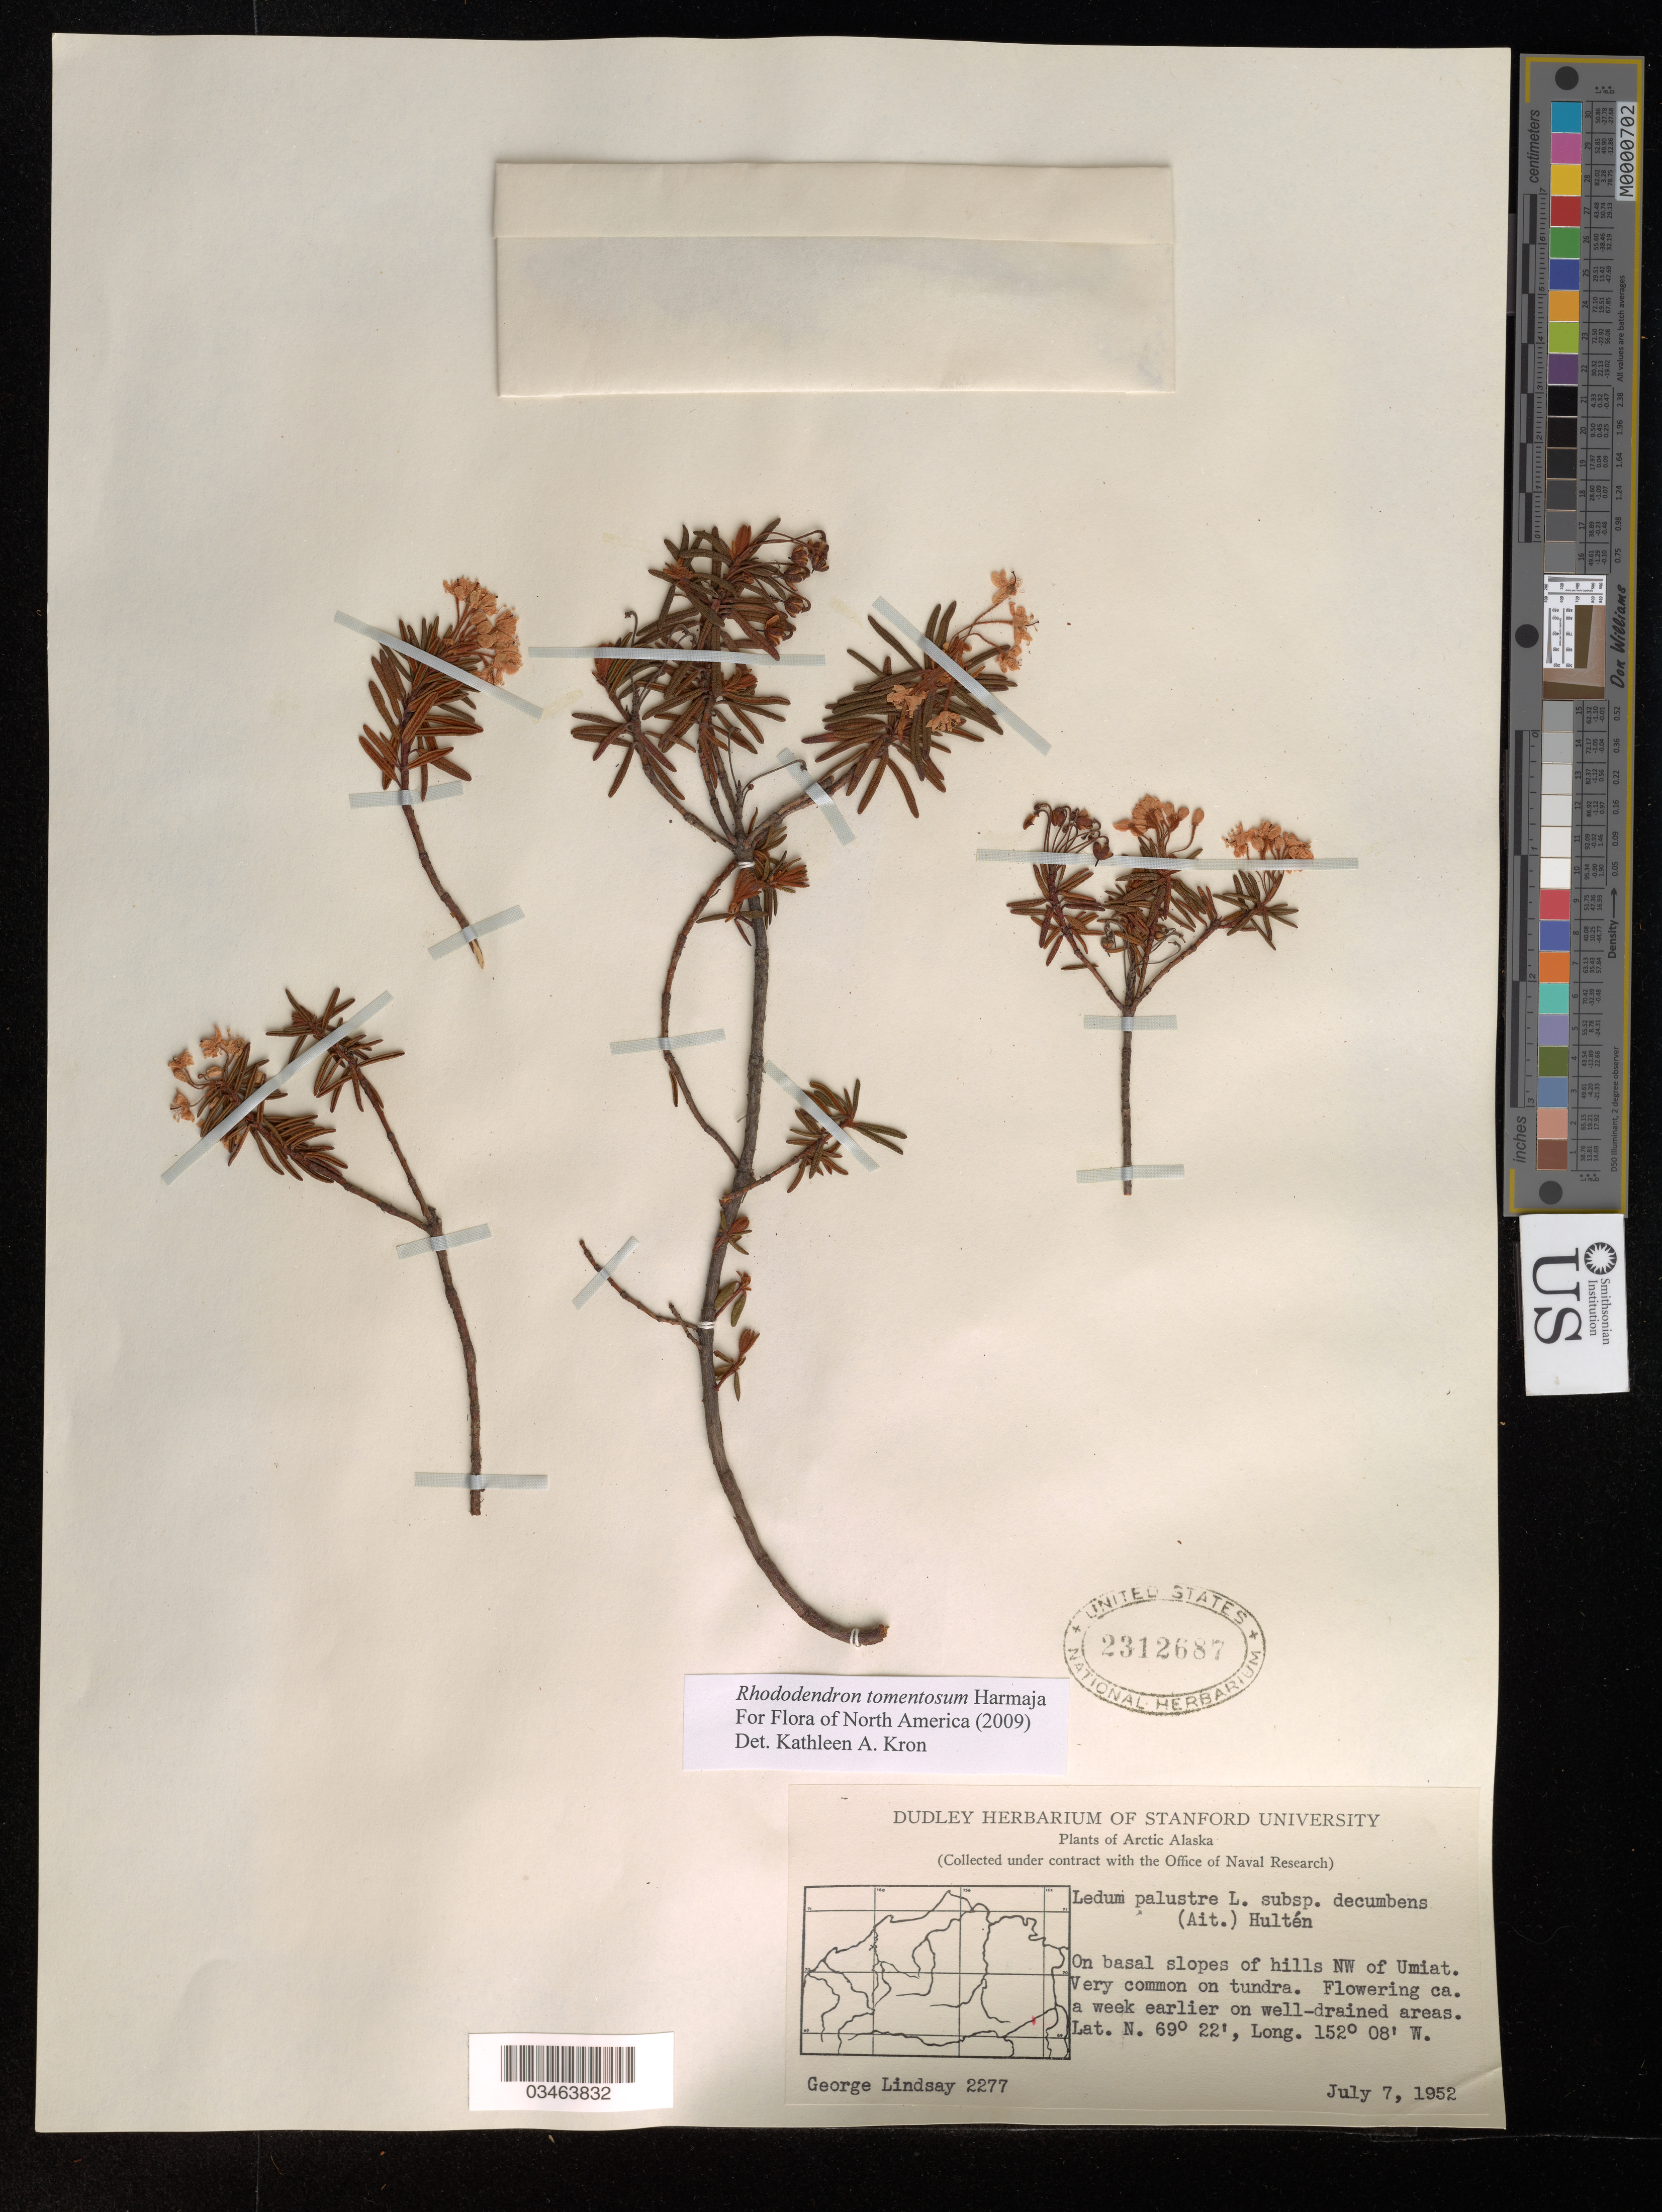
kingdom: Plantae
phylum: Tracheophyta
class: Magnoliopsida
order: Ericales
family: Ericaceae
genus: Rhododendron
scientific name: Rhododendron tomentosum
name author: Harmaja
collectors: G. Lindsay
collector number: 2277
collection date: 1952-07-07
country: United States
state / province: Alaska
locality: Arctic Alaska. On basal slopes of hills NW of Umiat.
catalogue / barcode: US 2312687